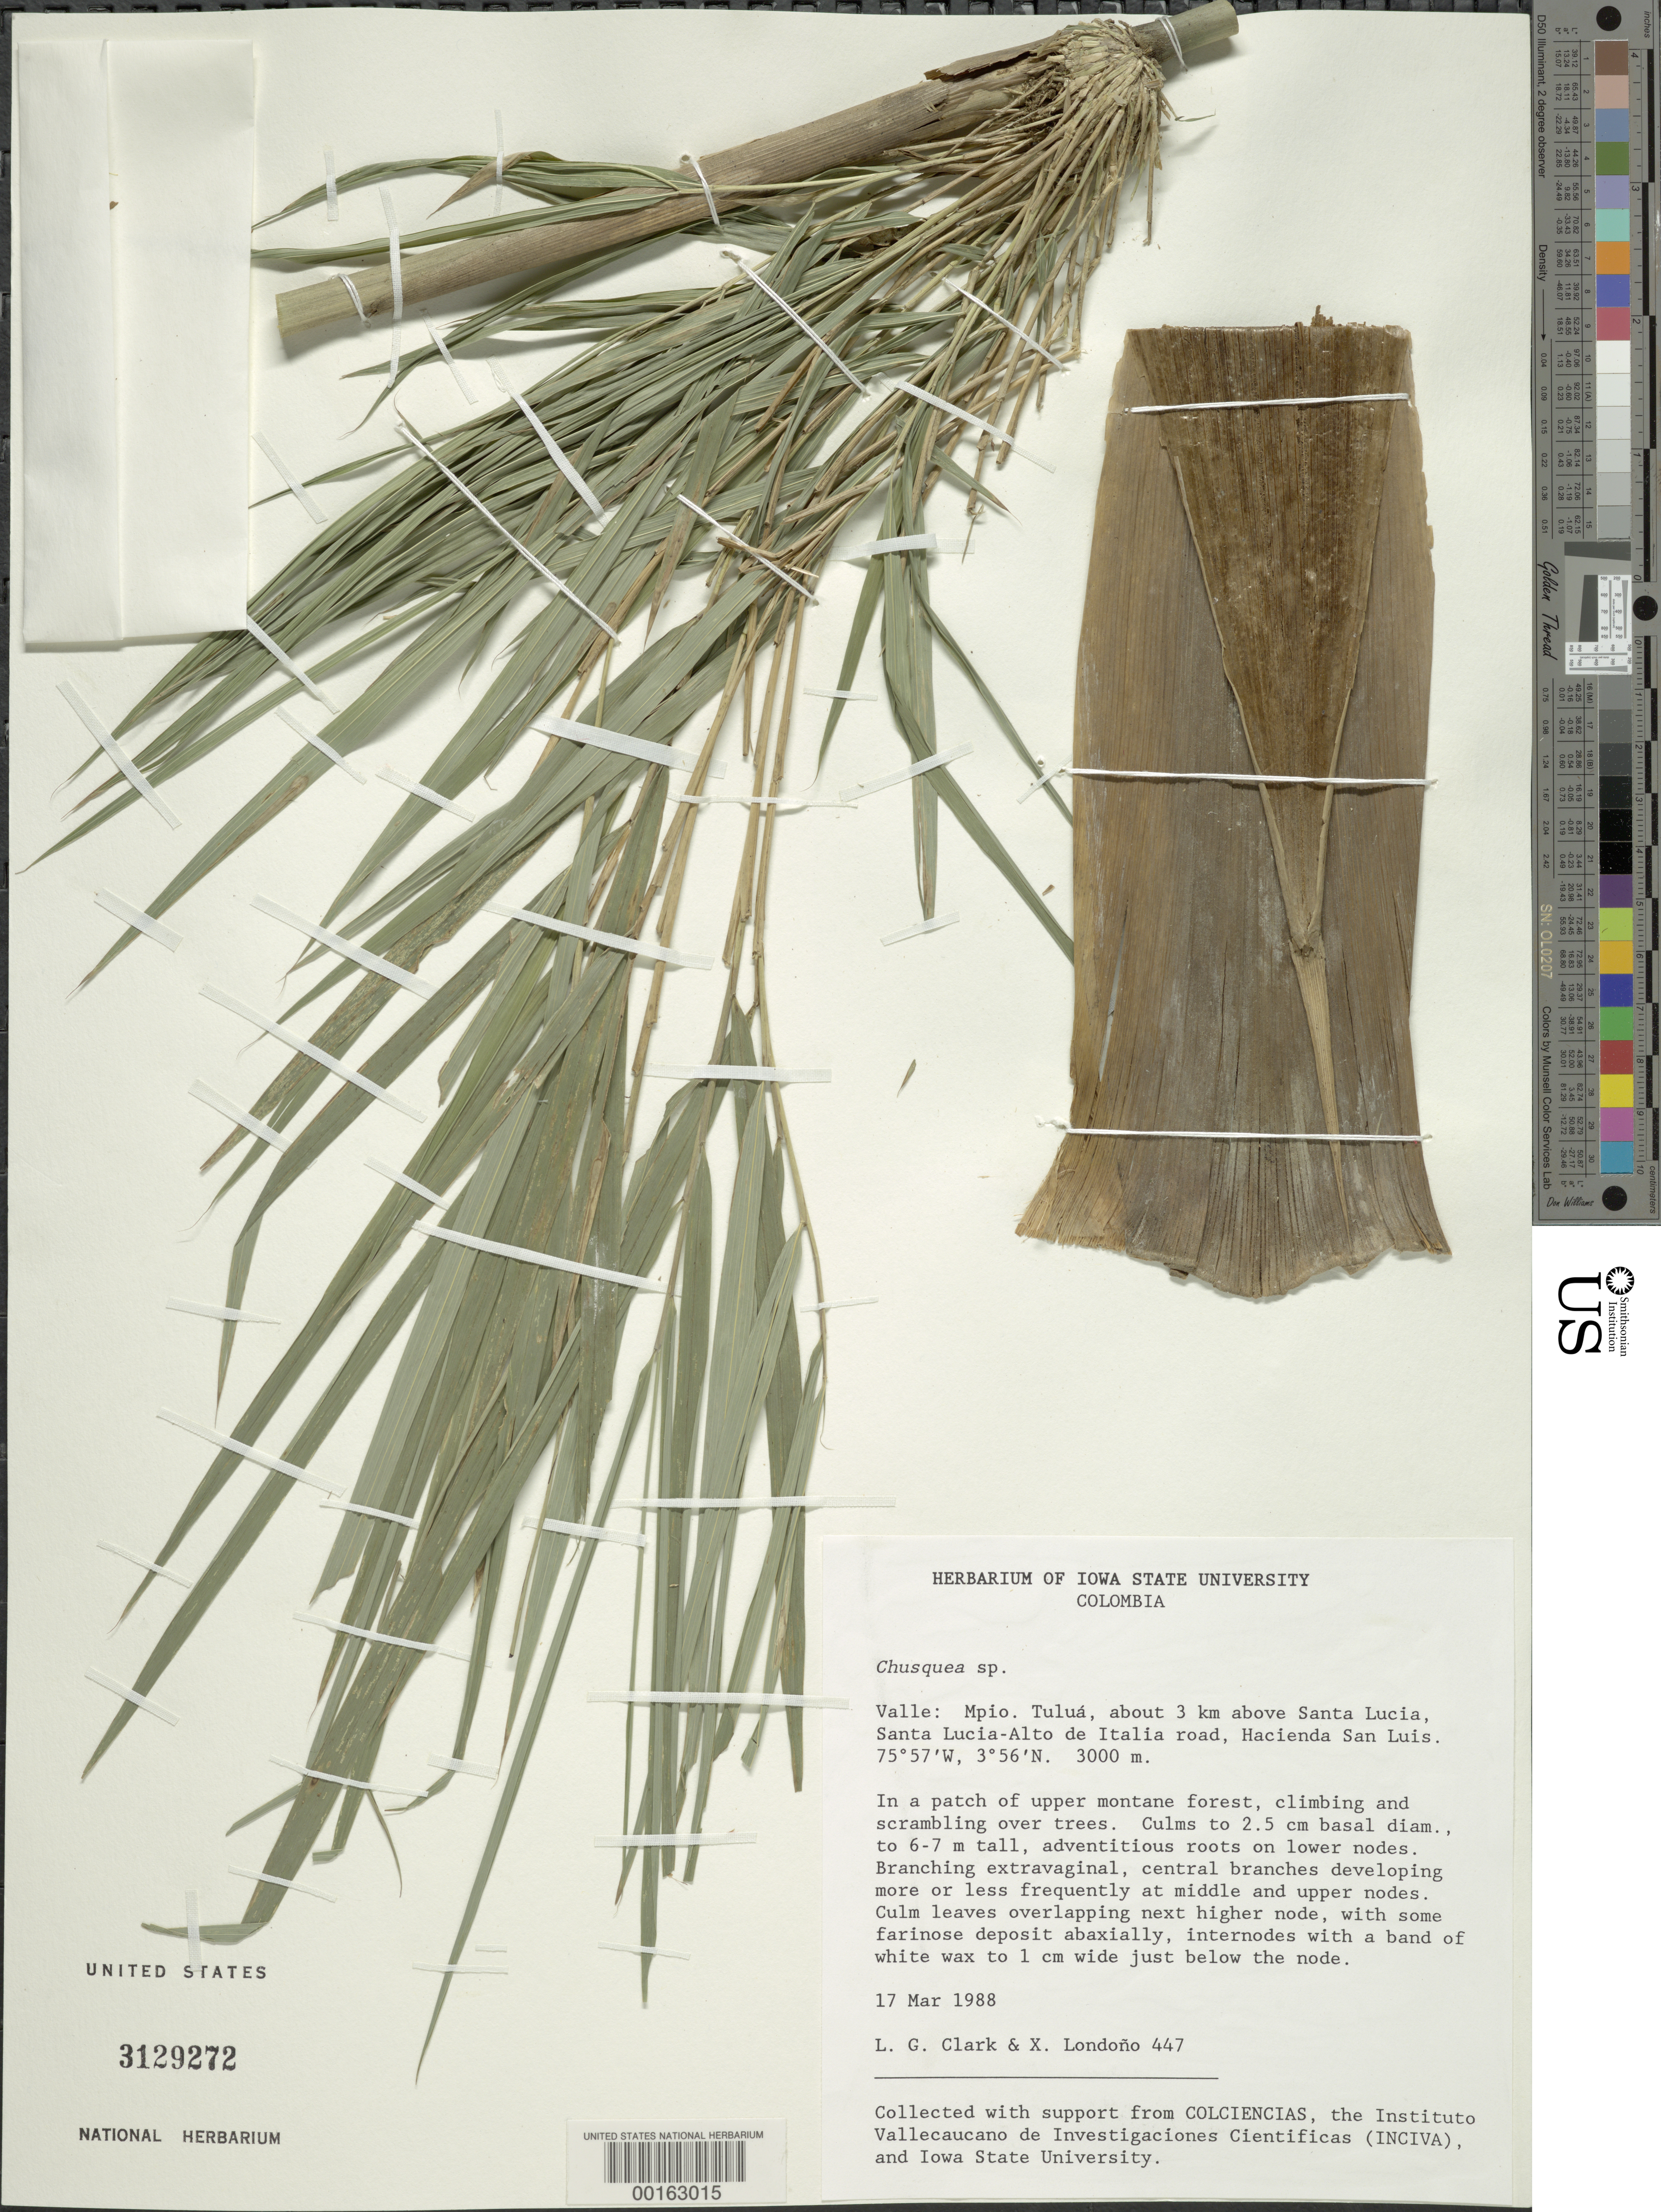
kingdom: Plantae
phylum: Tracheophyta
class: Liliopsida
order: Poales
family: Poaceae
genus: Chusquea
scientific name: Chusquea sp.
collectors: L. G. Clark & X. Londoño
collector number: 447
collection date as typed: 17 Mar 1988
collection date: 1988-03-17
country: Colombia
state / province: Valle del Cauca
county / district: Tuluá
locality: Mun. Tulua, 3 km above Santa Lucia, Santa Lucia-Alto de Italia road, Hacienda San Luis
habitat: In a patch of upper montane forest, climbing and scrambling over trees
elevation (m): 3000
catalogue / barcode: US 3129272